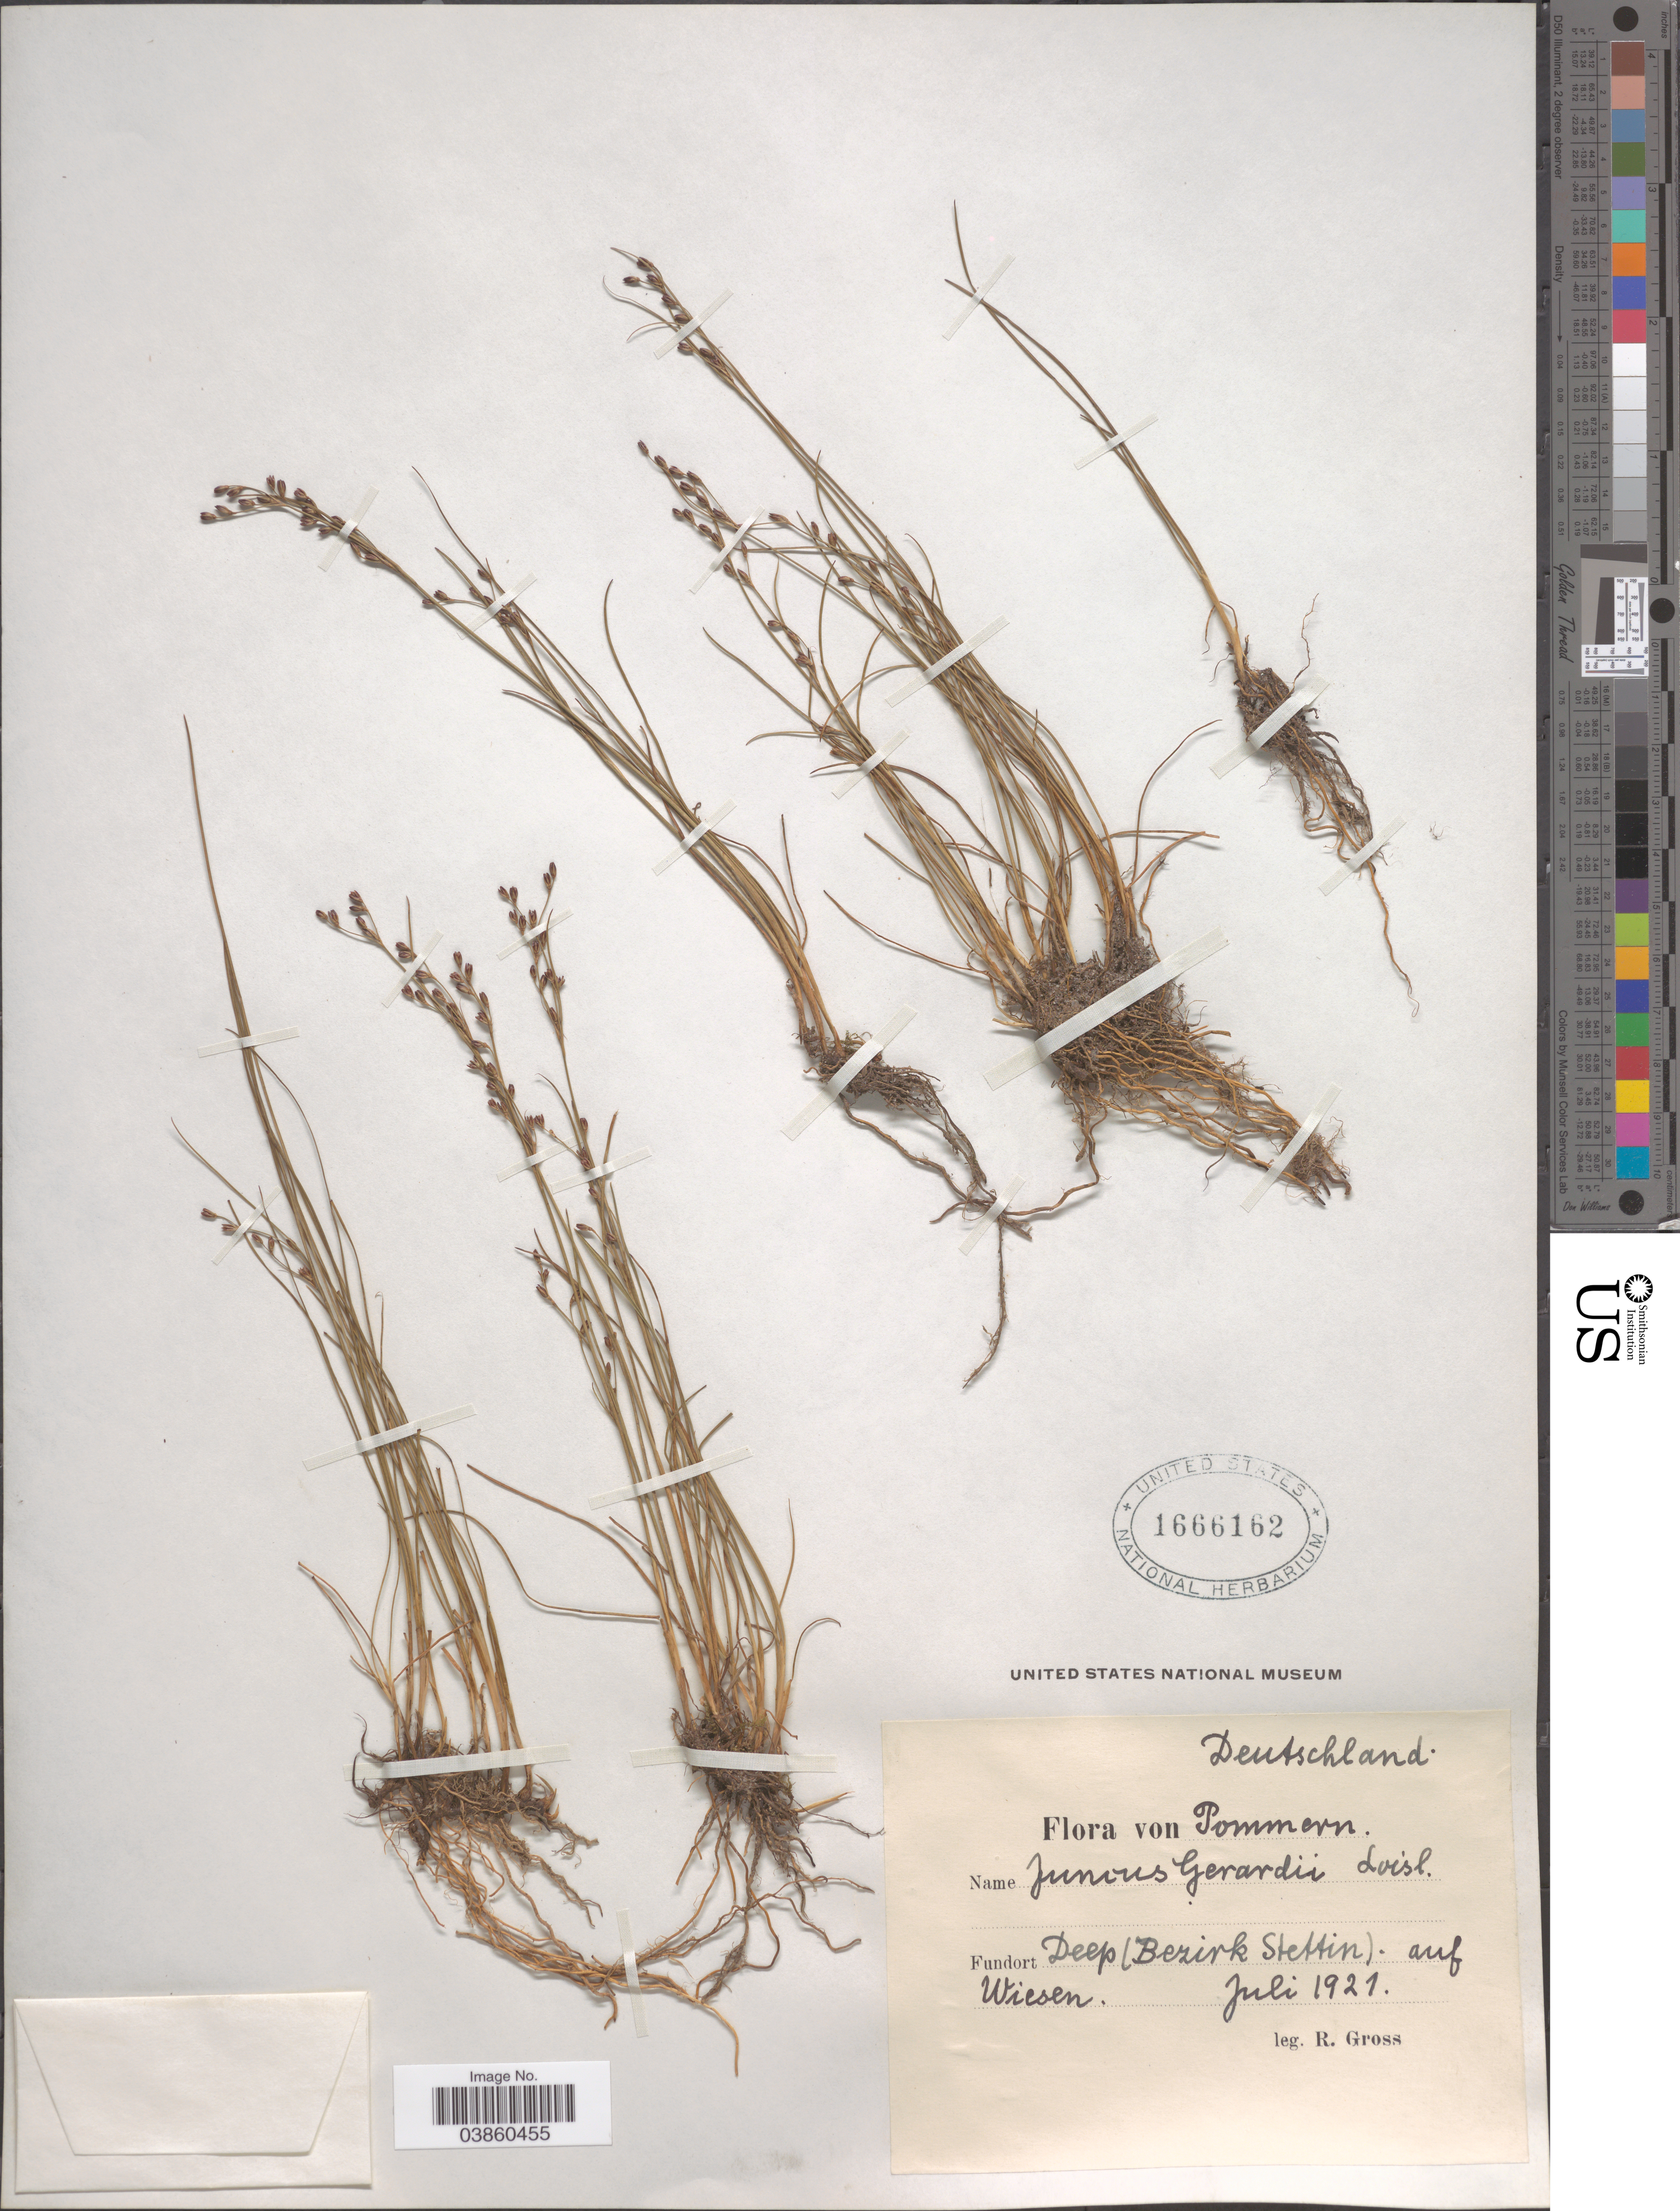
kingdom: Plantae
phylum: Tracheophyta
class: Liliopsida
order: Poales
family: Juncaceae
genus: Juncus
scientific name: Juncus gerardi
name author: Loisel.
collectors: R. Gross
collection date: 1921-07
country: Germany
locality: Deutschland. Von Pommern. Fundort Deep (Bezirk Stettin). auf Wiesen.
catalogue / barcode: US 1666162